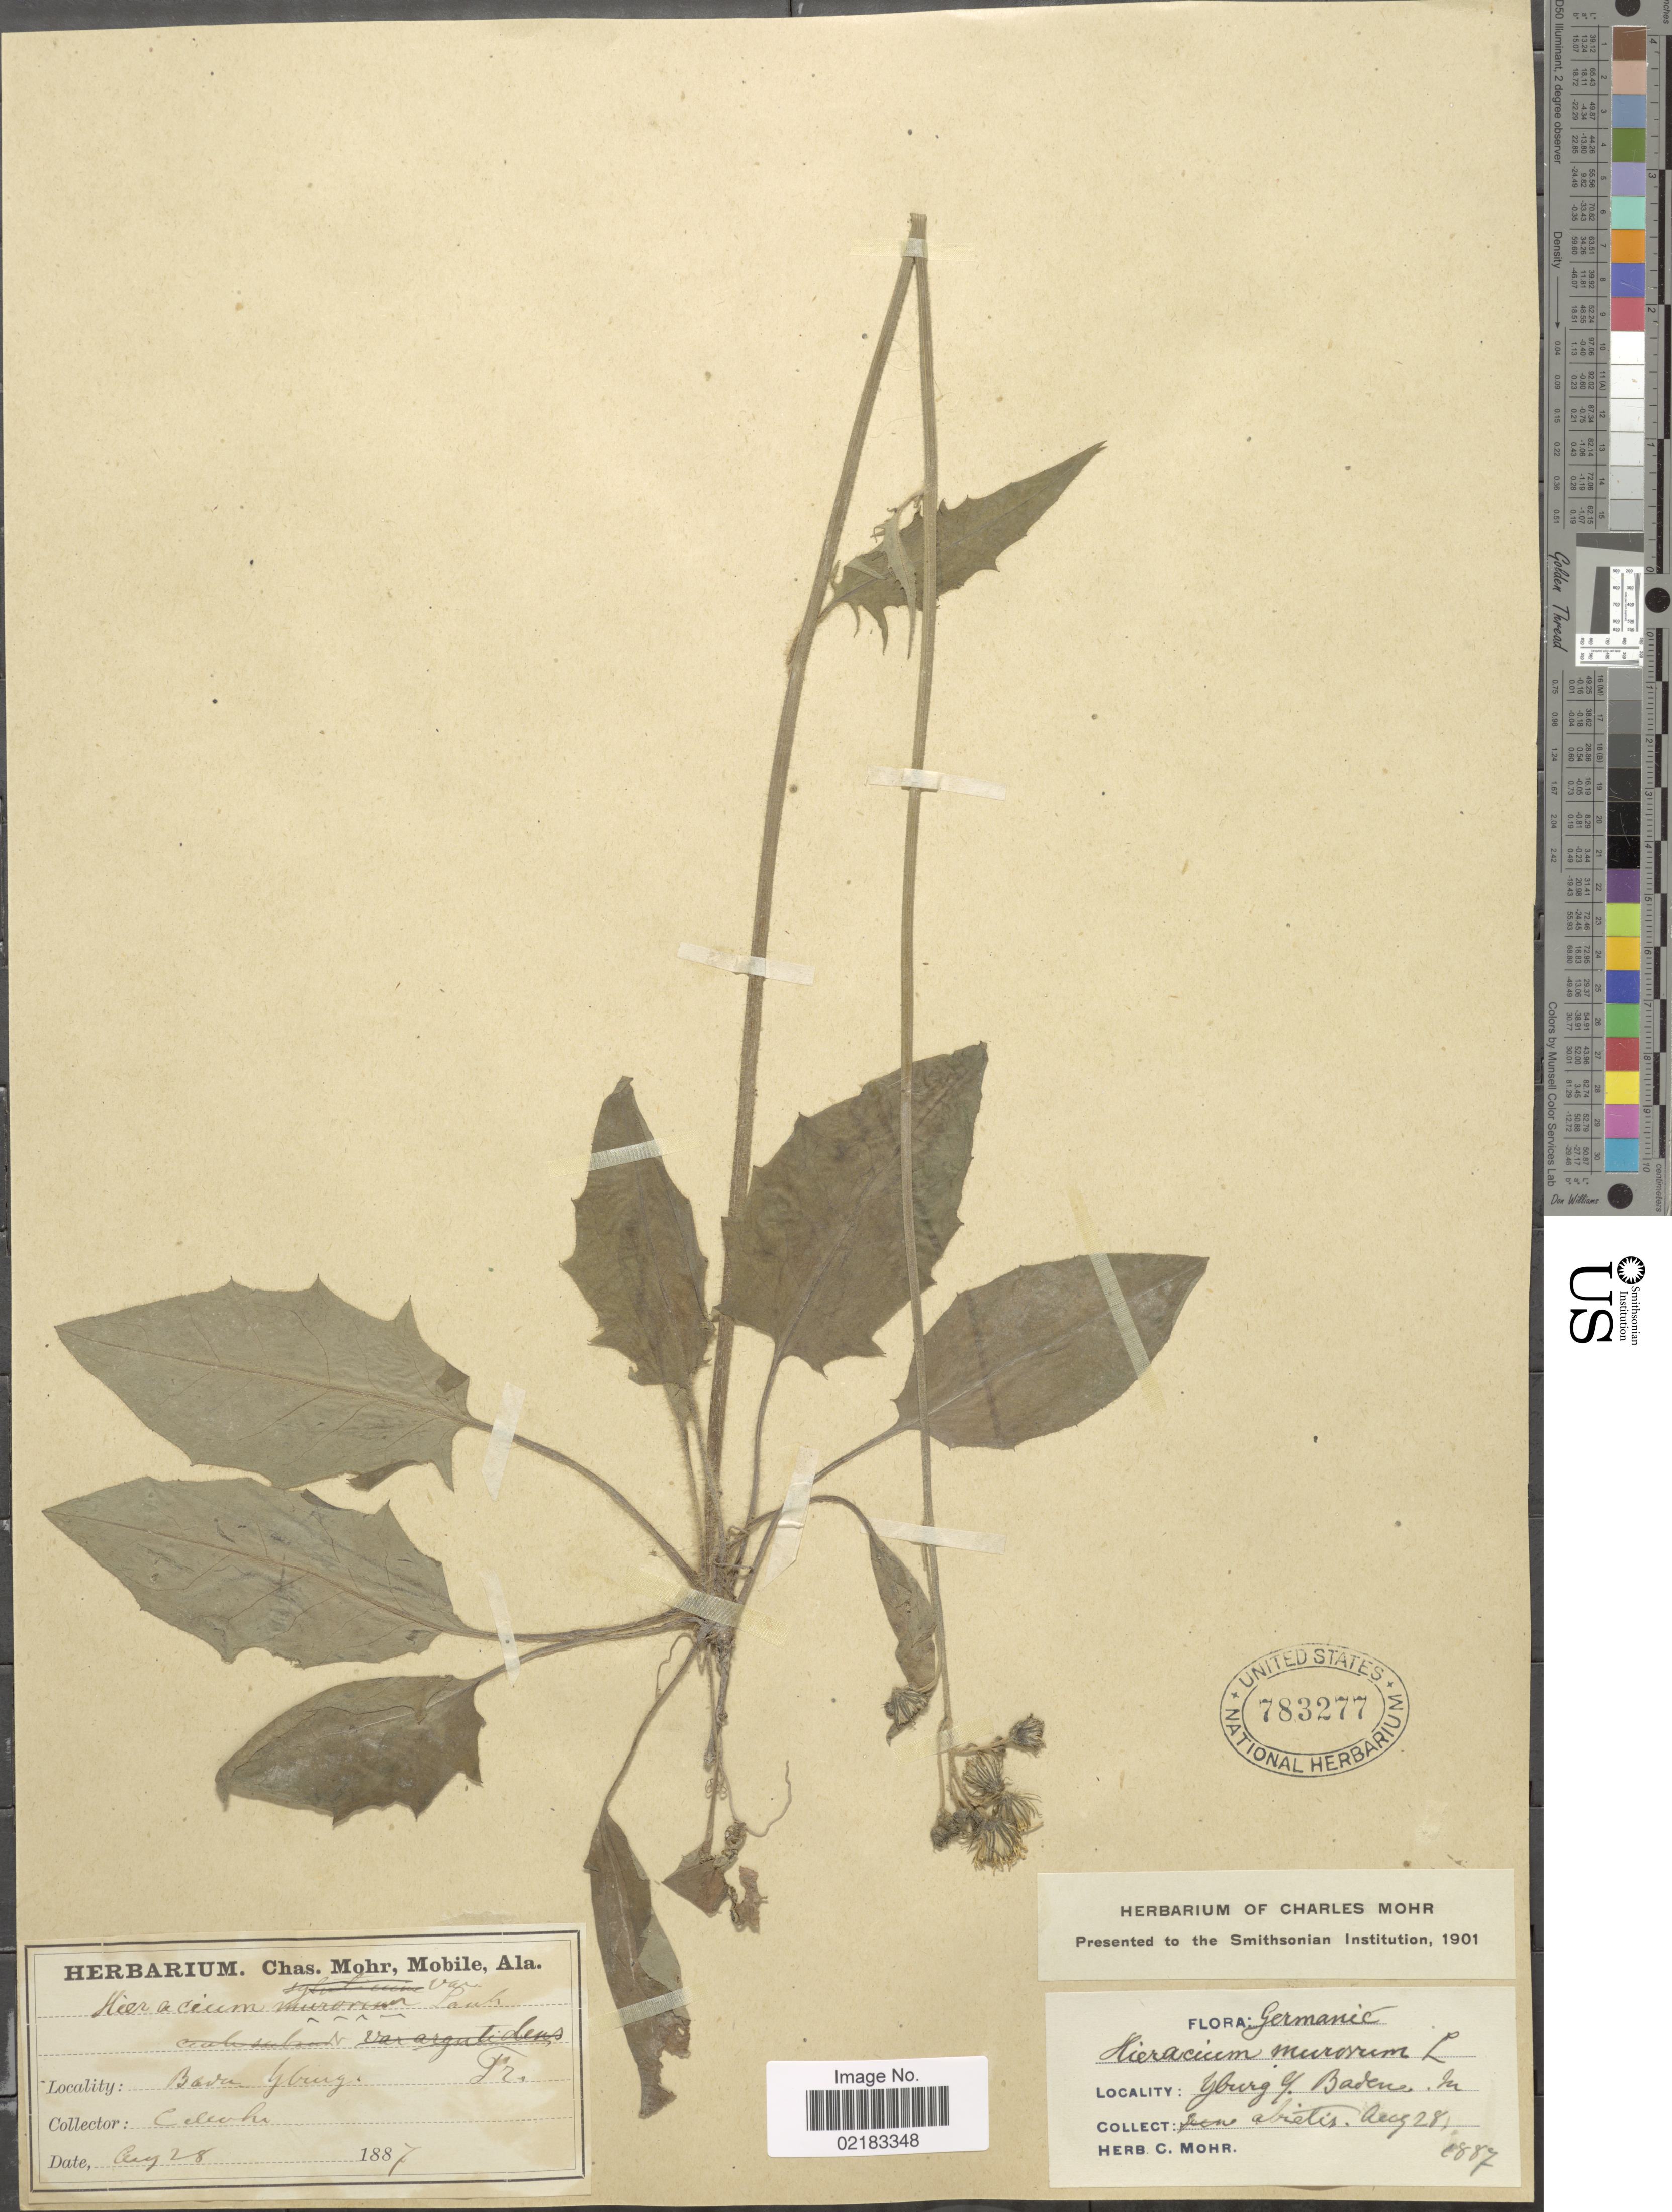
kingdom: Plantae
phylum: Tracheophyta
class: Magnoliopsida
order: Asterales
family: Asteraceae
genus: Hieracium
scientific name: Hieracium murorum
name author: L.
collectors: C. T. Mohr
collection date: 1887-08-28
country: Germany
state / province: Baden-württemberg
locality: Yburg, Baden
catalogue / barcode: US 783277